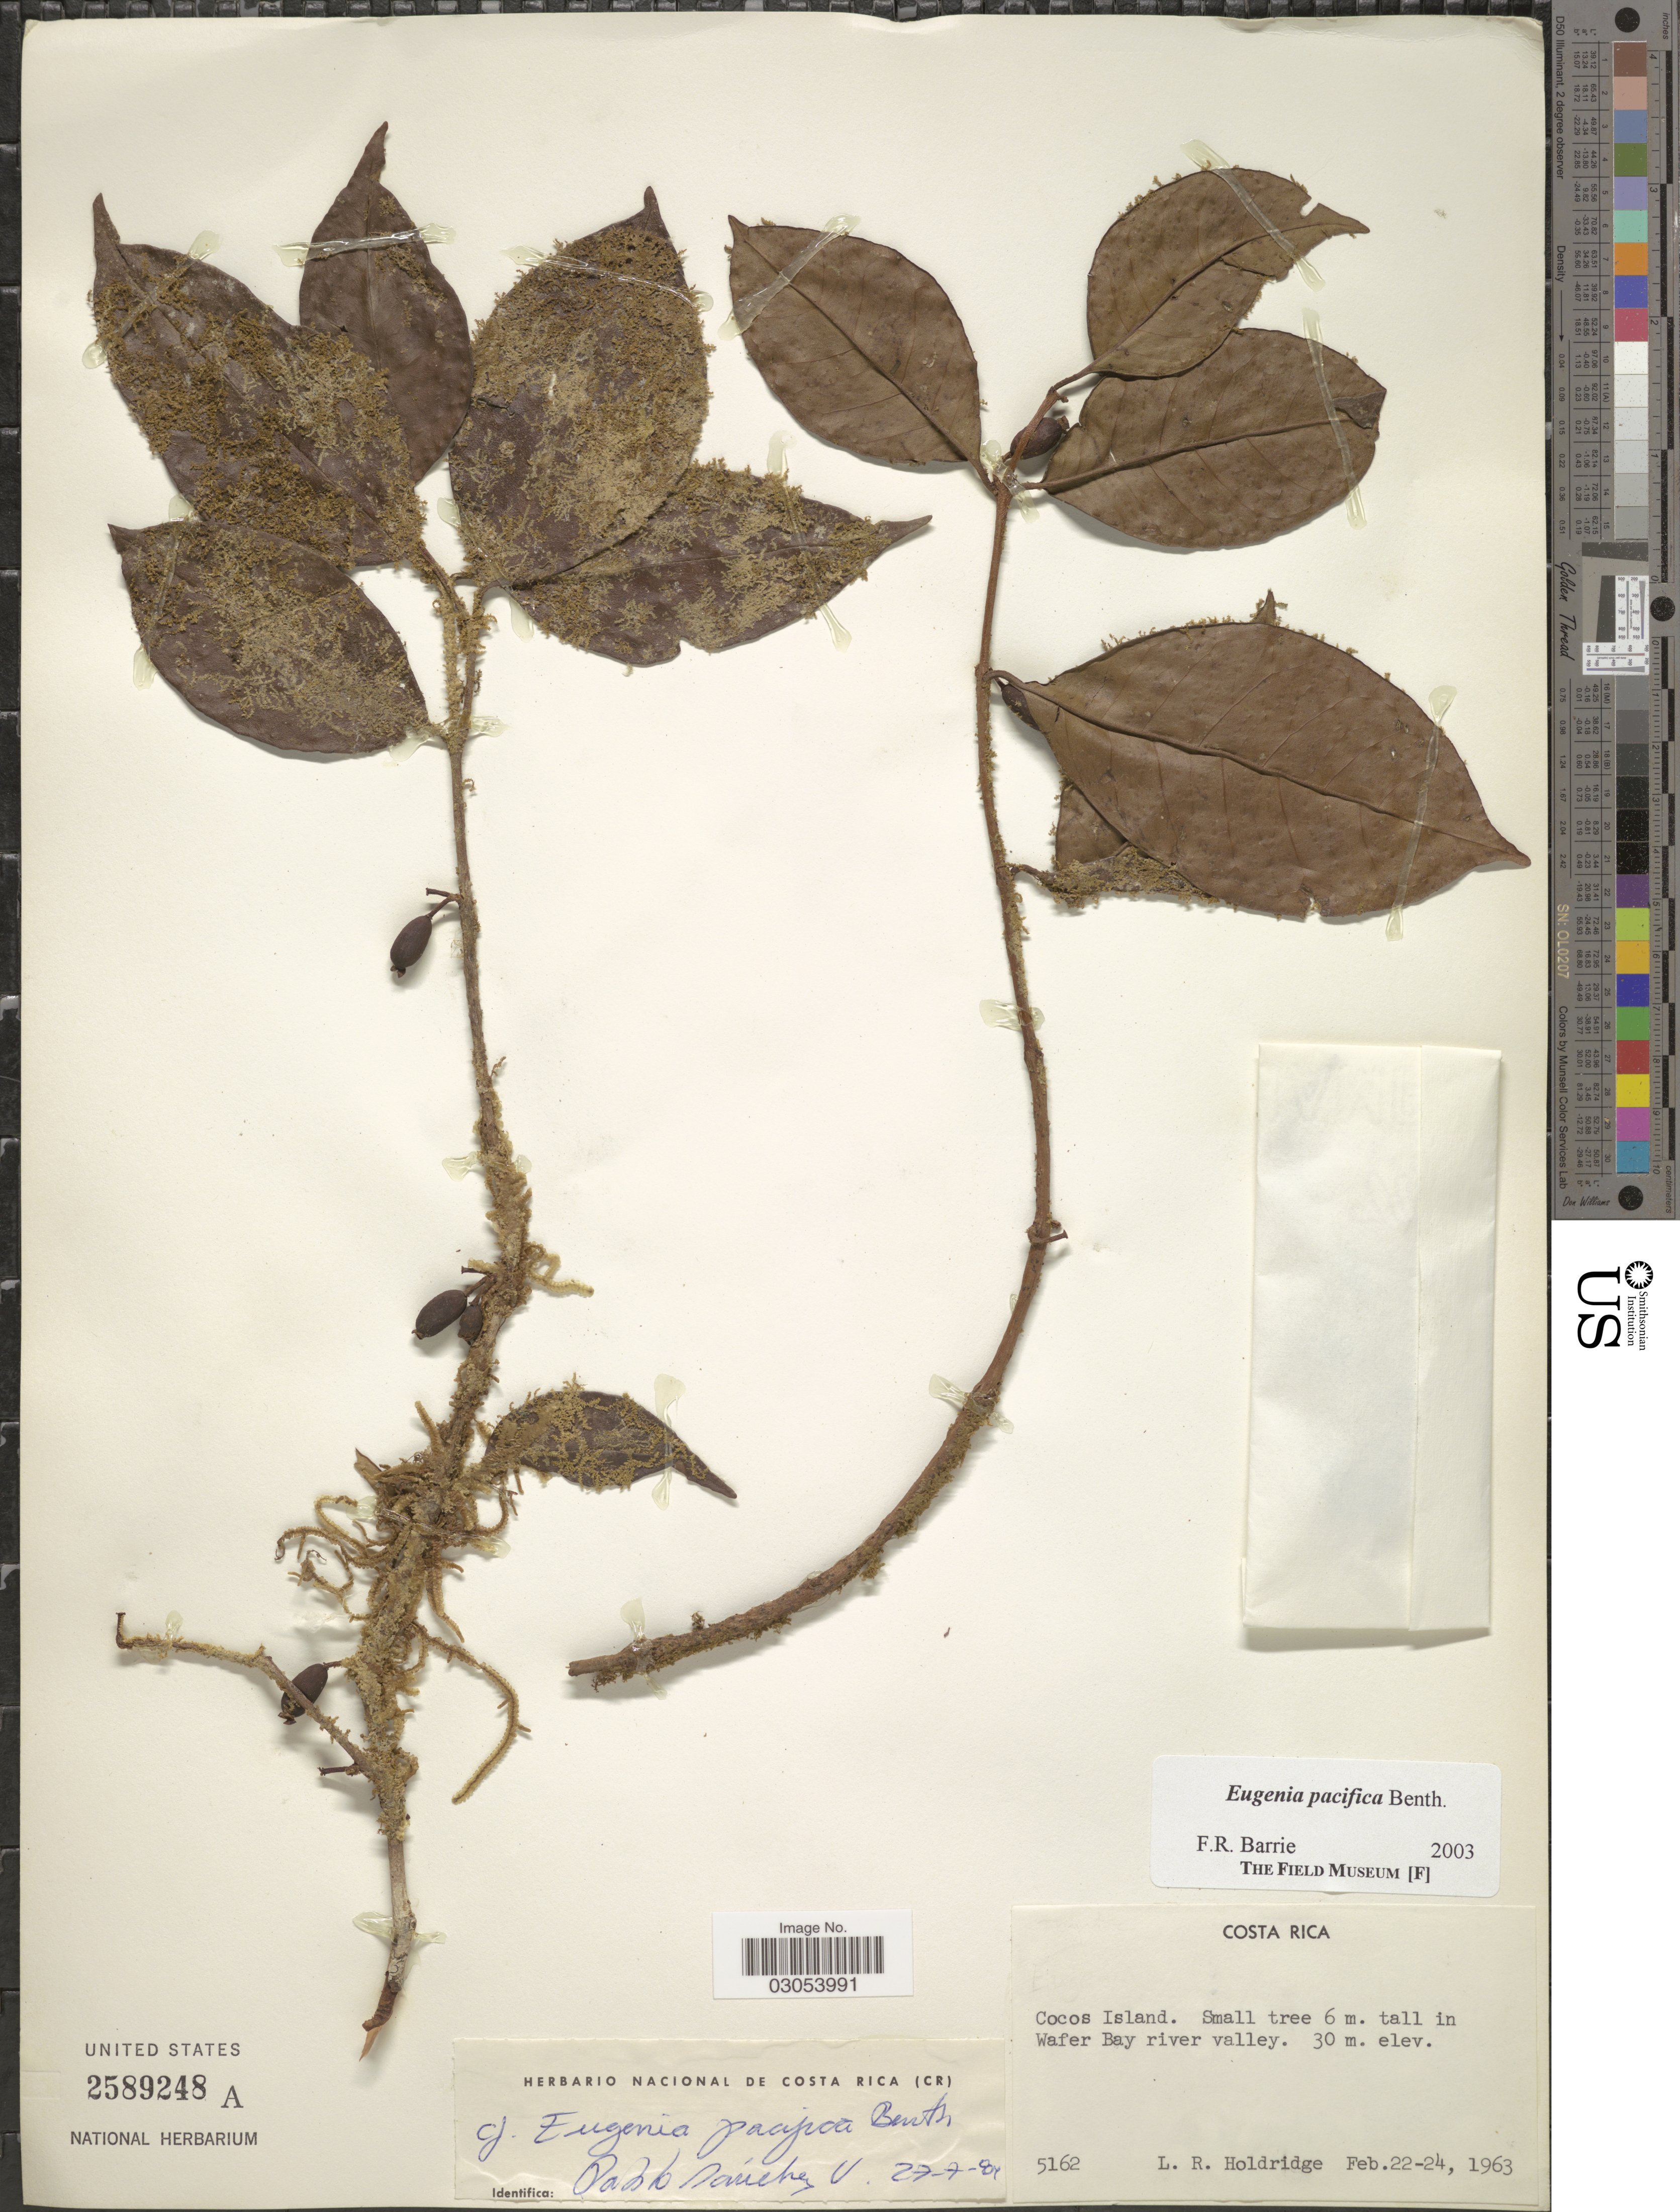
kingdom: Plantae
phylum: Tracheophyta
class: Magnoliopsida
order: Myrtales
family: Myrtaceae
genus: Eugenia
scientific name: Eugenia pacifica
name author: Benth.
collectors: L. Holdrige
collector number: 5162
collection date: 1963-02-22/1963-02-24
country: Costa Rica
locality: Cocos Island. tall in Wafer Bay river valley.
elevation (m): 30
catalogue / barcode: US 2589248A